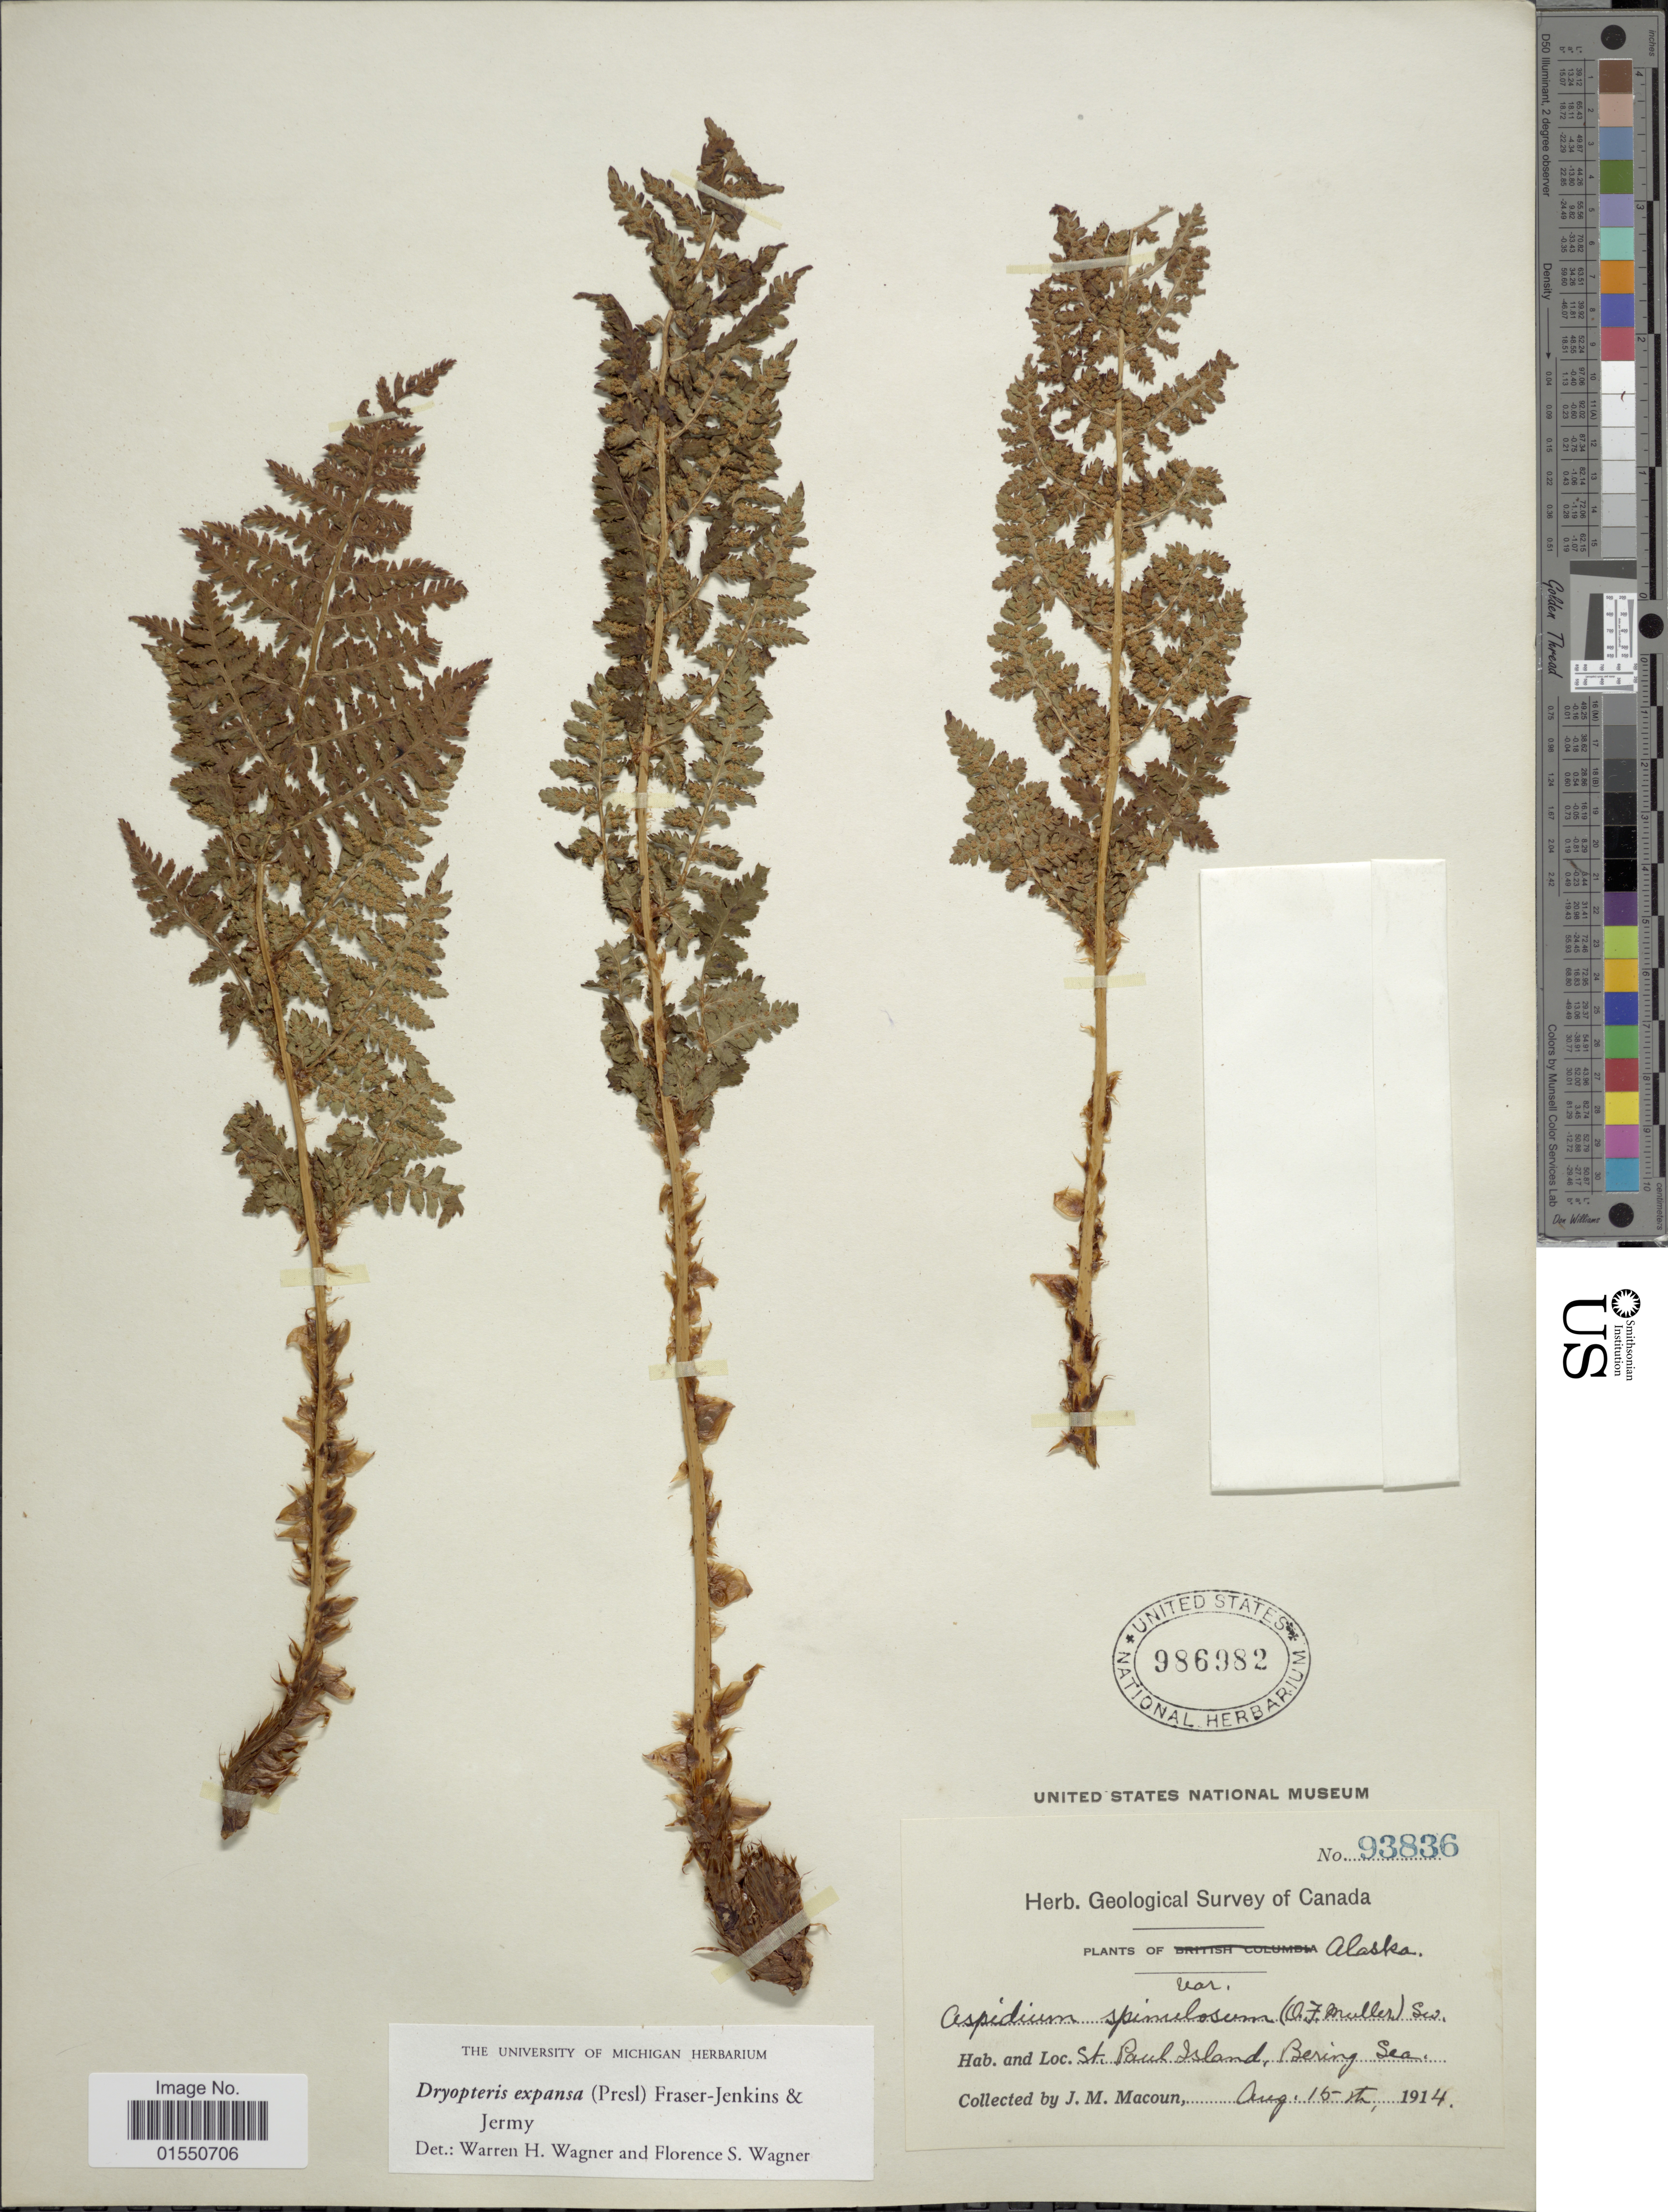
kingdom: Plantae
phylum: Tracheophyta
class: Polypodiopsida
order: Polypodiales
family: Dryopteridaceae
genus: Dryopteris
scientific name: Dryopteris expansa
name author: (C. Presl) Fraser-Jenk. & Jermy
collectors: J. M. Macoun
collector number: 93836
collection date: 1914-08-15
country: United States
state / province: Alaska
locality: St. Paul Island, Bering Sea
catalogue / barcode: US 986982